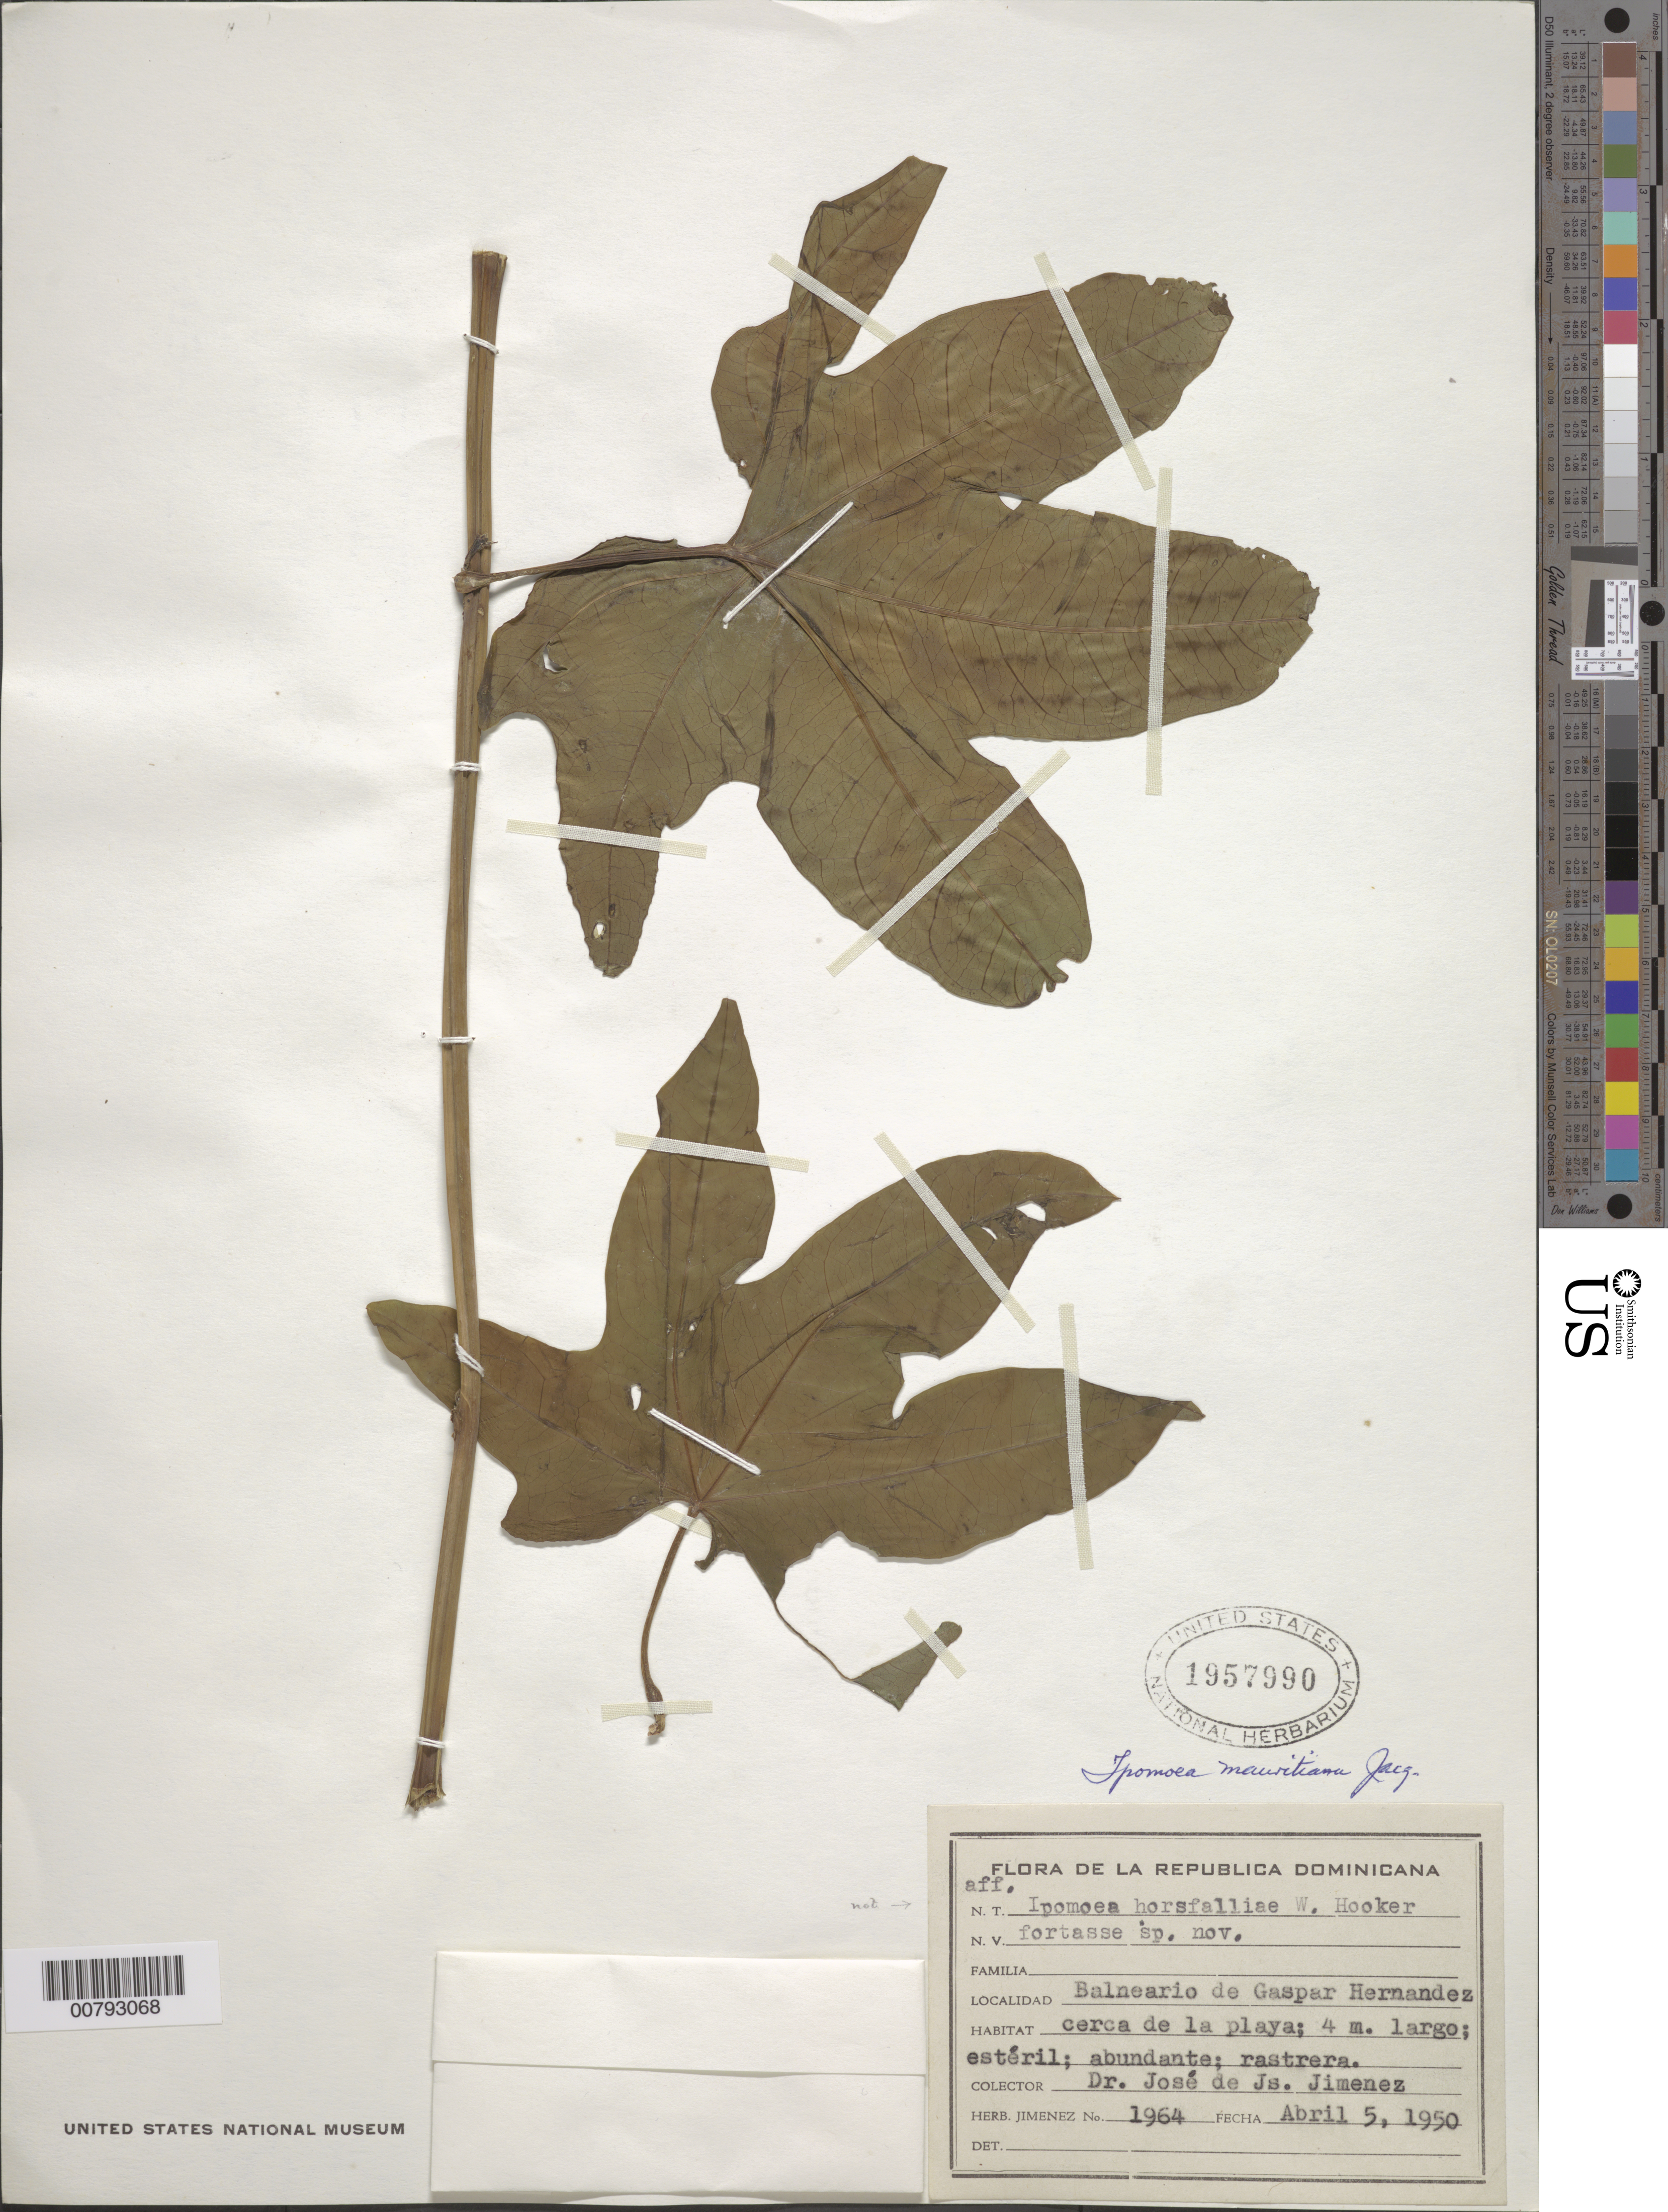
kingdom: Plantae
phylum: Tracheophyta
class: Magnoliopsida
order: Solanales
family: Convolvulaceae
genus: Ipomoea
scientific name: Ipomoea mauritiana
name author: Jacq.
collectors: J. J. Jiménez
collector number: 1964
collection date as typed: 05 Apr 1950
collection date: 1950-04-05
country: Dominican Republic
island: Hispaniola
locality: Gaspar Hernandez beach.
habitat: Close to the beach.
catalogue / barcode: US 1957990